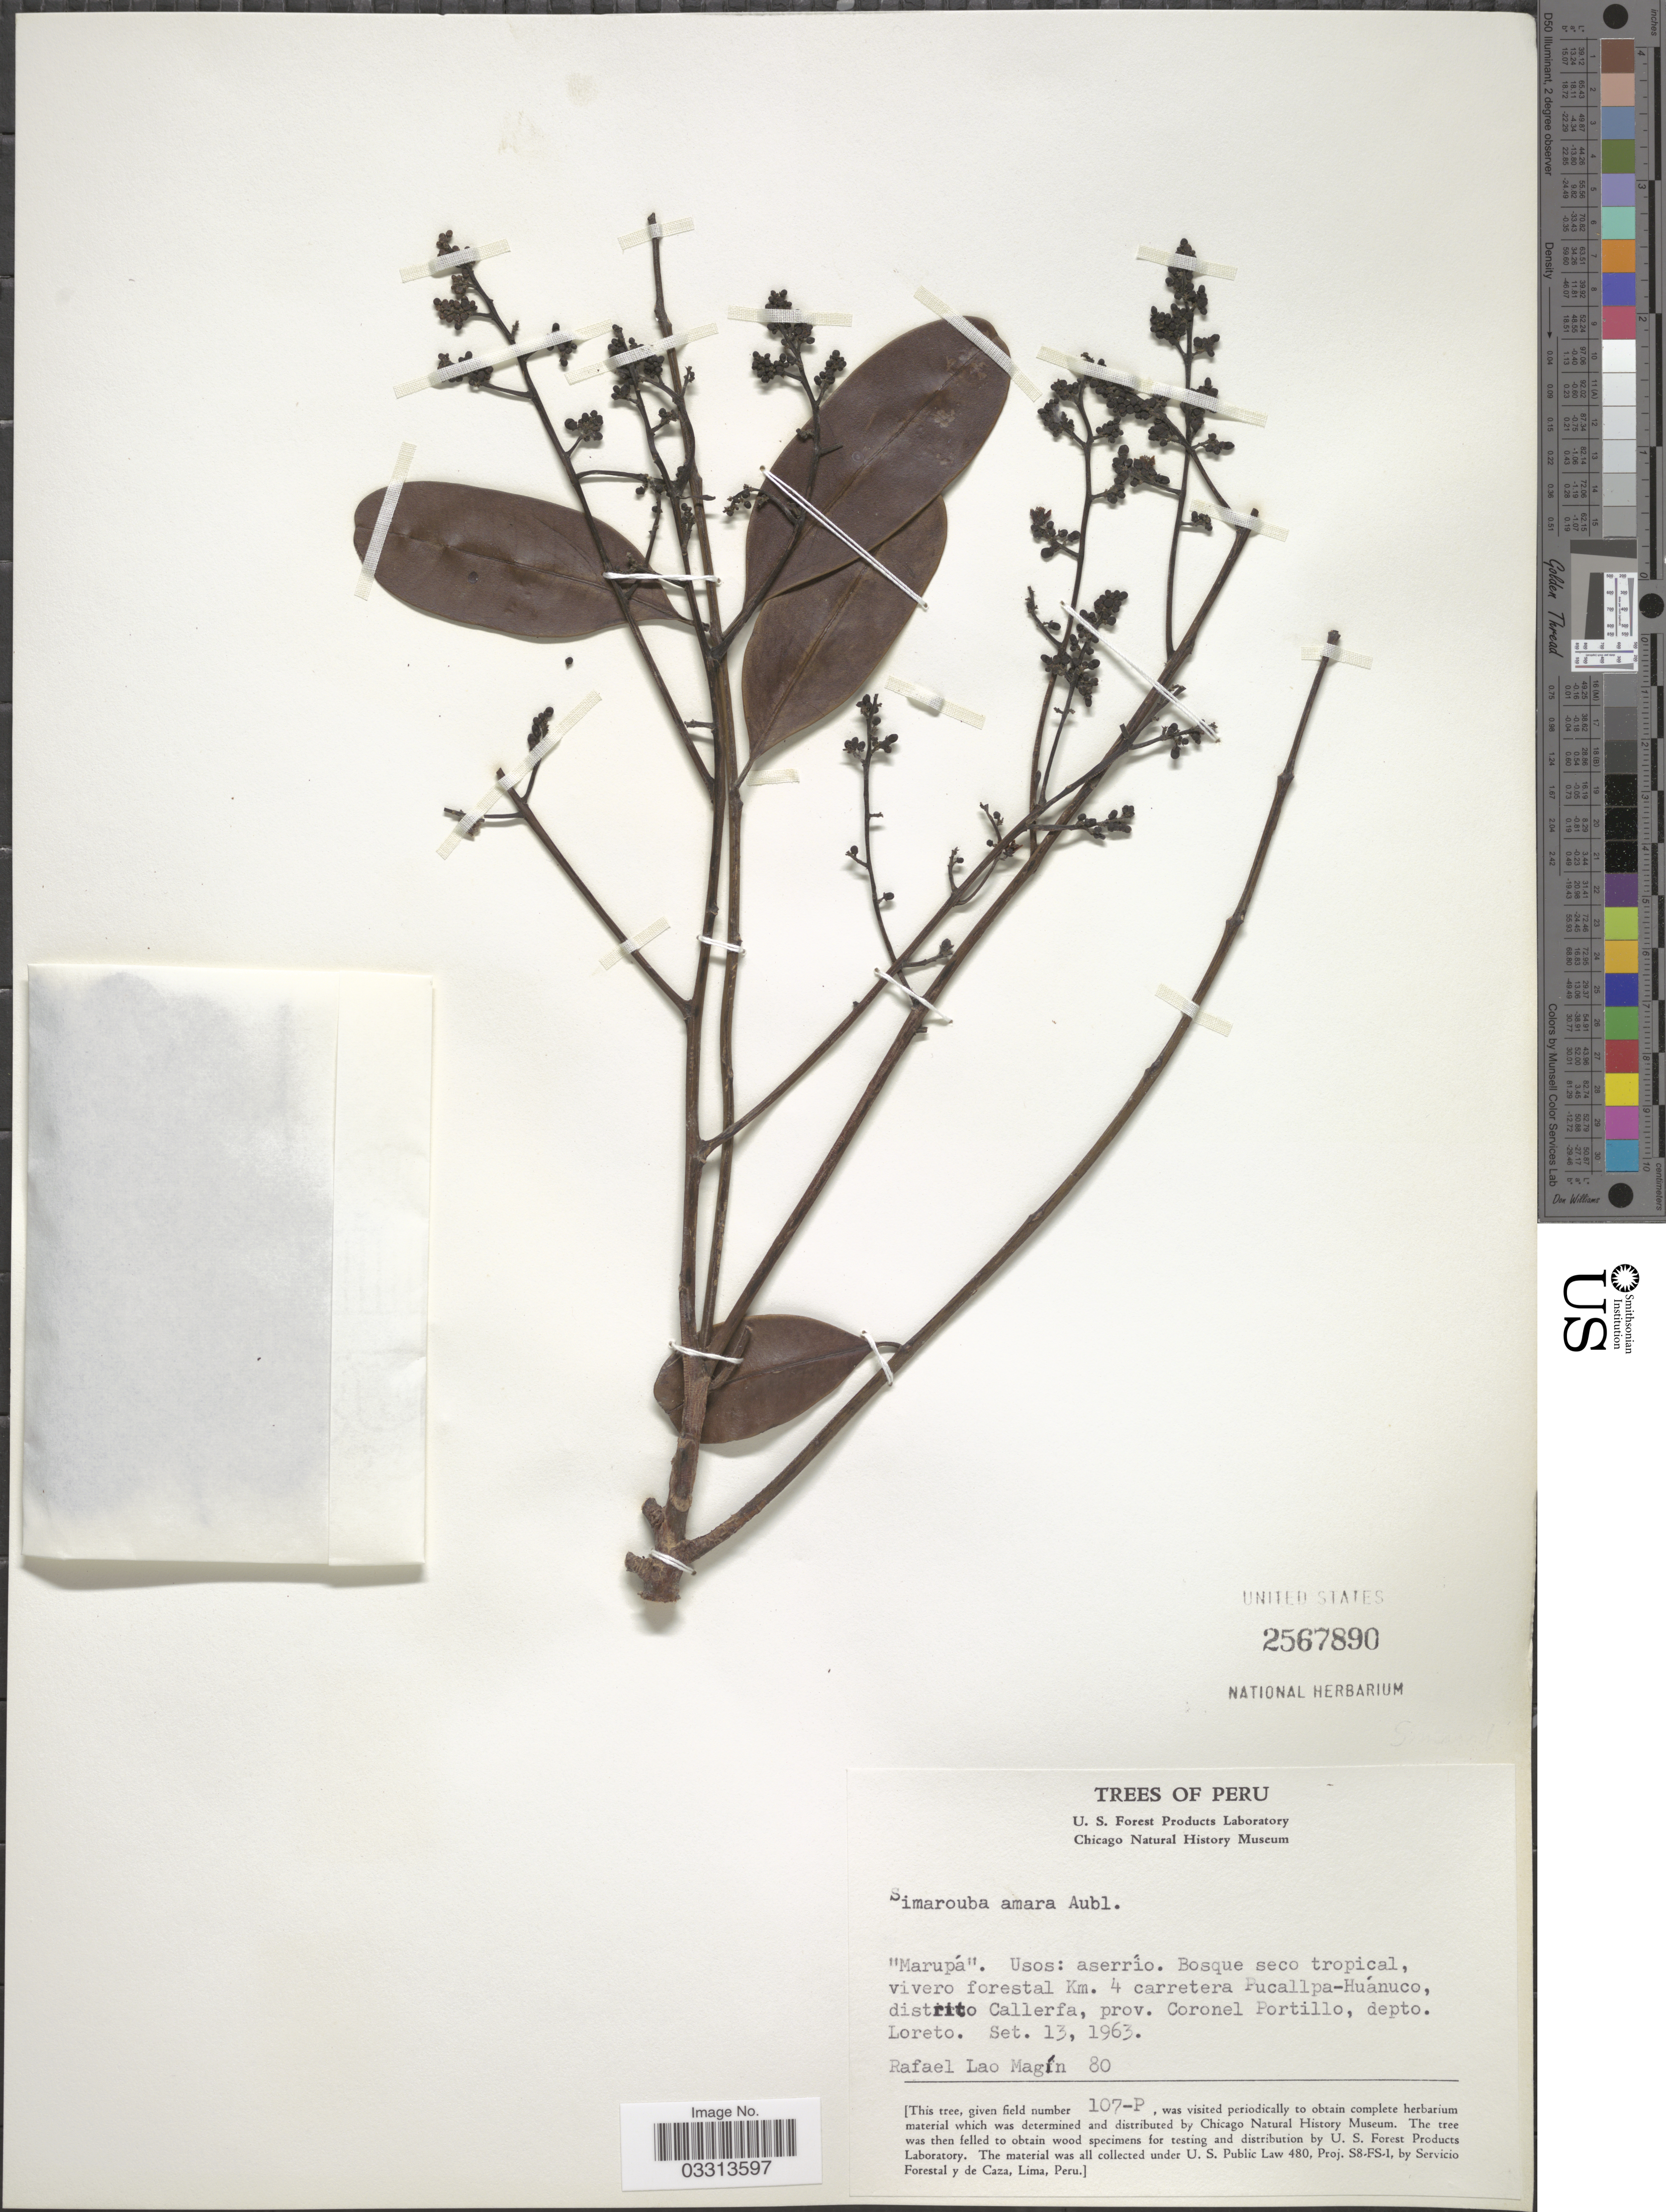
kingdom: Plantae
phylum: Tracheophyta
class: Magnoliopsida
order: Sapindales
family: Simaroubaceae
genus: Simarouba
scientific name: Simarouba amara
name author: Aubl.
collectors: R. L. Magin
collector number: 80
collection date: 1963-09-13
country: Peru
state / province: Loreto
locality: Bosque seco tropical, vivero forestal Km. 4 carretera Pucallpa-Huánuco, distrito Callería, prov. Coronel Portillo, dept. Loreto.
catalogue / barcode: US 2567890